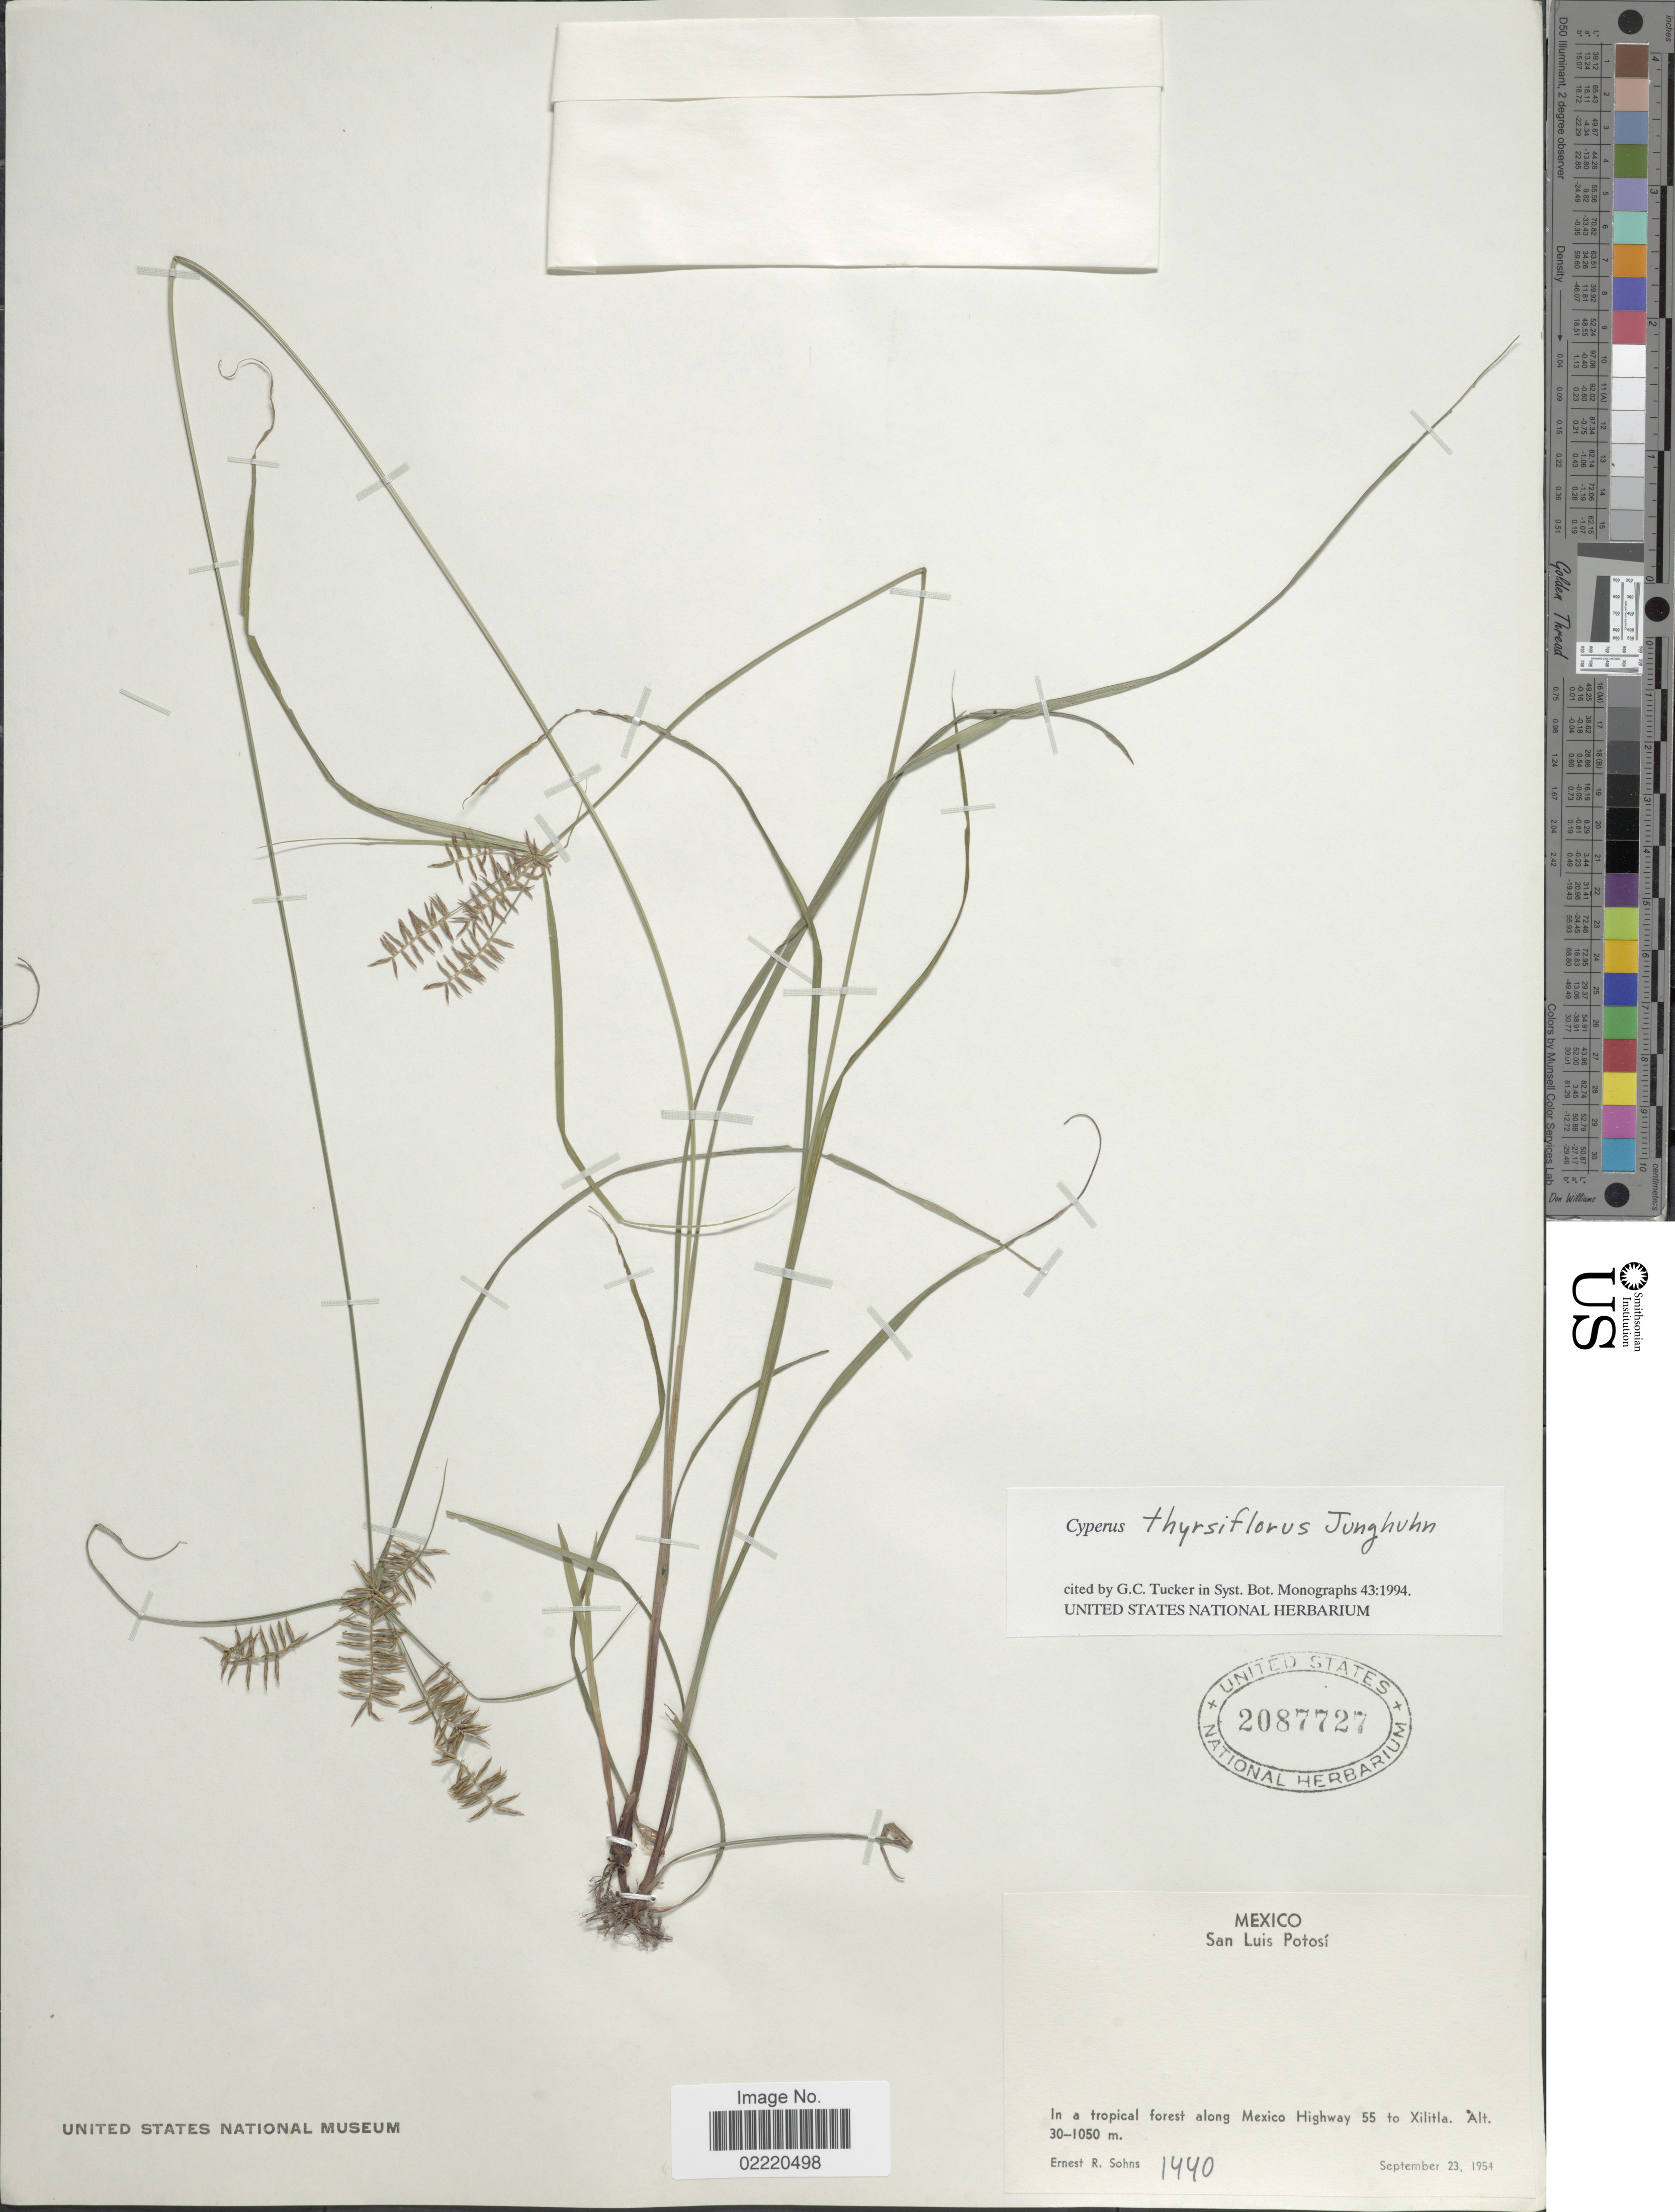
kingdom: Plantae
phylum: Tracheophyta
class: Liliopsida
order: Poales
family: Cyperaceae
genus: Cyperus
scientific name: Cyperus thyrsiflorus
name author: Jungh.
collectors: E. R. Sohns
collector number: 1440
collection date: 1954-09-23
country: Mexico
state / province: San Luis Potosí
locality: In a tropical forest along Mexico Highway 55 to Xilitla.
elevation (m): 30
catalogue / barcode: US 2087727